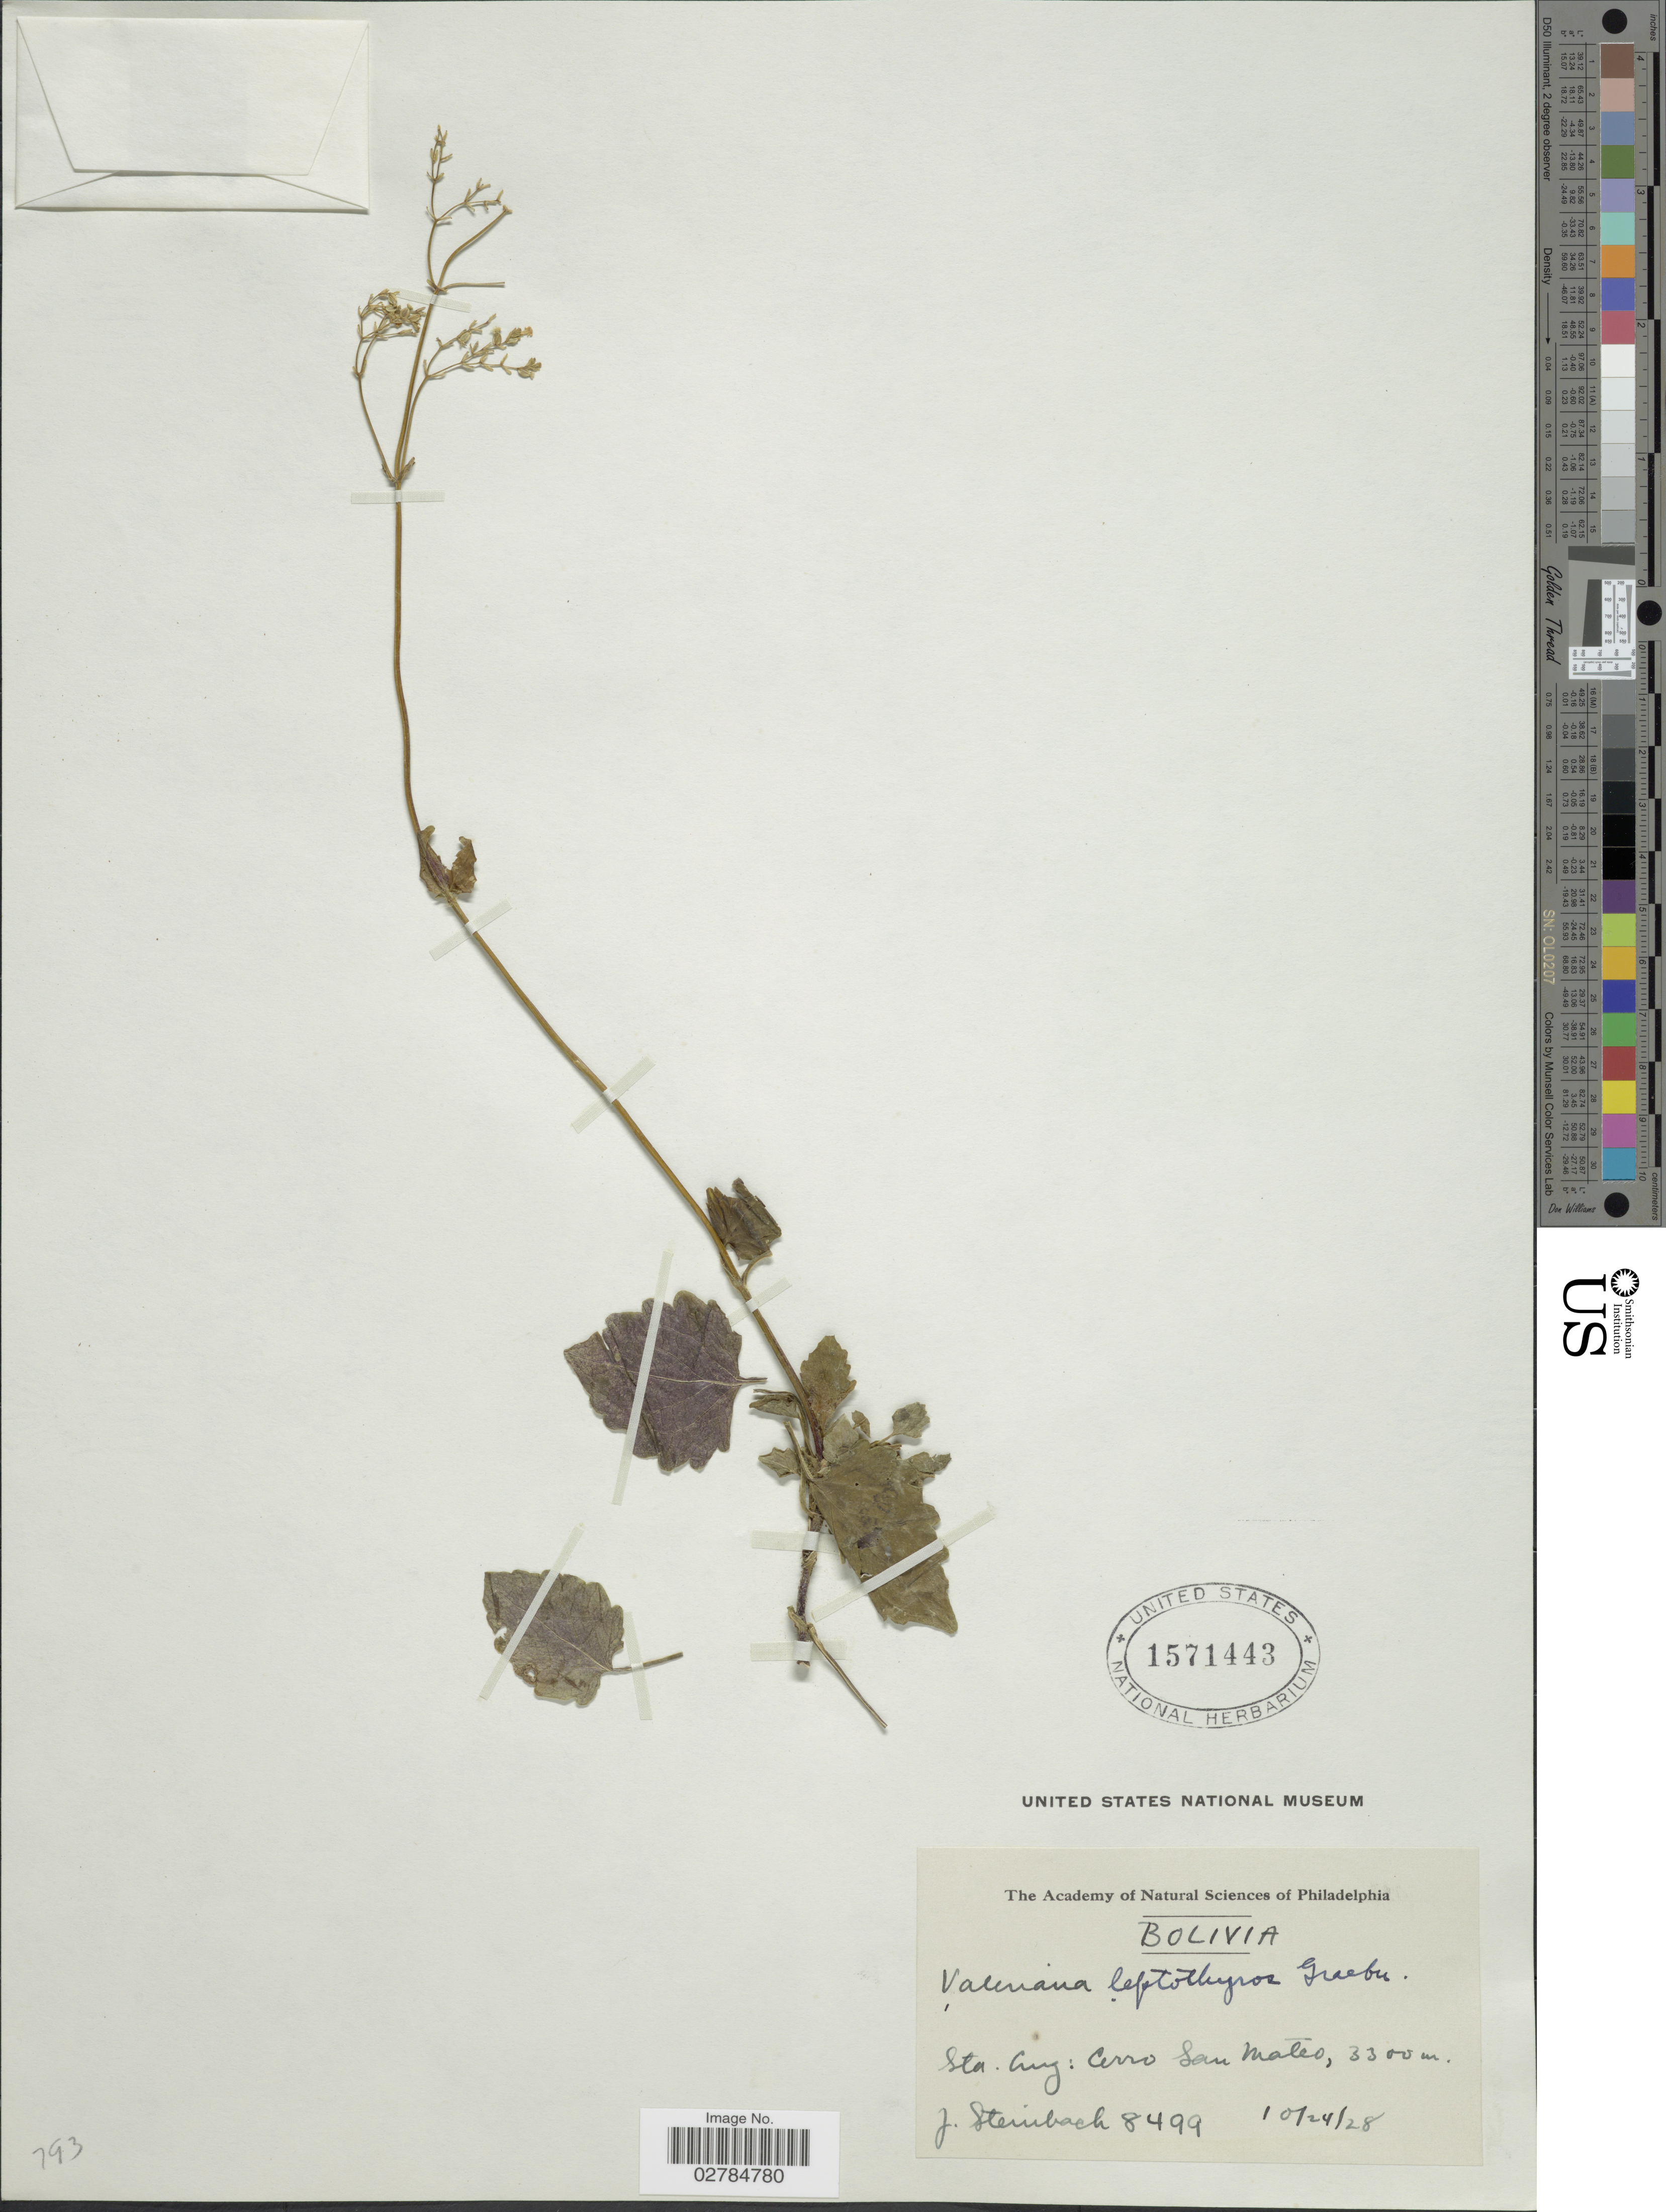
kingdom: Plantae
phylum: Tracheophyta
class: Magnoliopsida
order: Dipsacales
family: Caprifoliaceae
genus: Valeriana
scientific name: Valeriana leptothyrsos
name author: P. Graebn.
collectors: J. Steinbach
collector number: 8499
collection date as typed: Transcribed d/m/y: 24/10/28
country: Bolivia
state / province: Santa Cruz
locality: Sta. Cruz: Cerro San Mateo.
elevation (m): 3300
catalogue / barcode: US 1571443